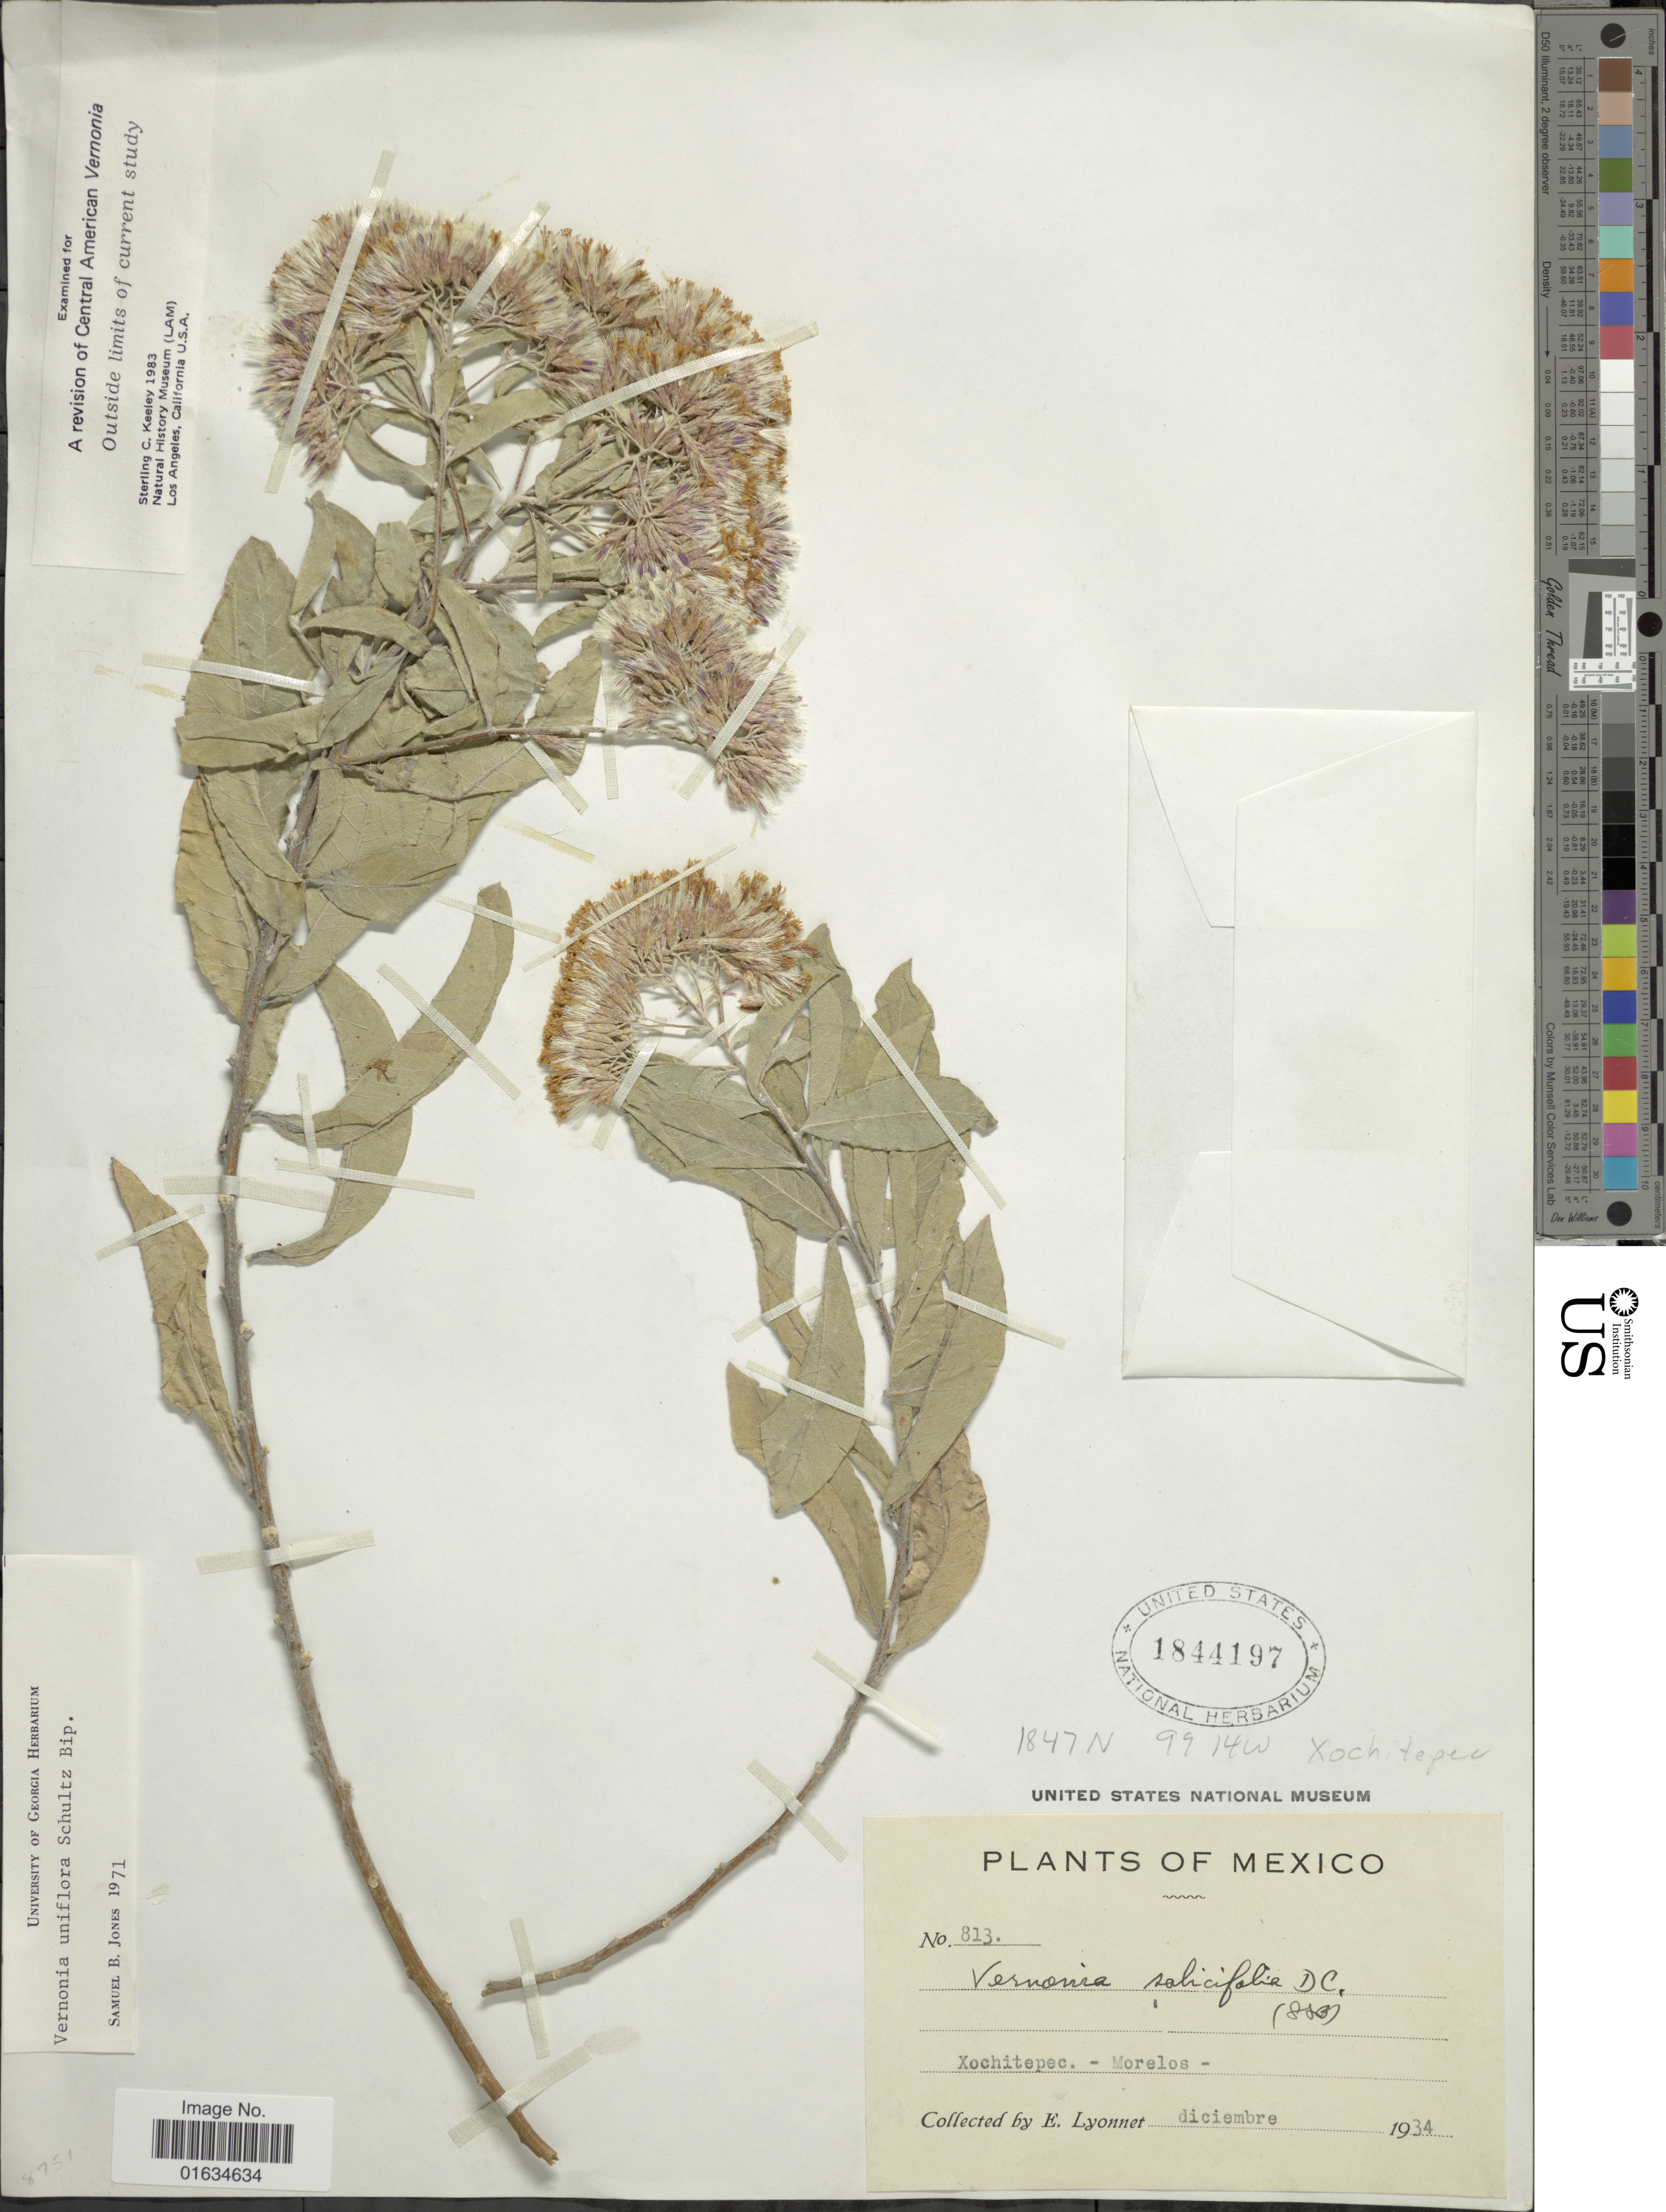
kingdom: Plantae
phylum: Tracheophyta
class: Magnoliopsida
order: Asterales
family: Asteraceae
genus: Critoniopsis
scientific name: Critoniopsis salicifolia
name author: (DC.) H. Rob.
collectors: E. Lyonnet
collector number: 813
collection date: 1934-12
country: Mexico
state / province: Morelos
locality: Xoxhitepec.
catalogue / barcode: US 1844197